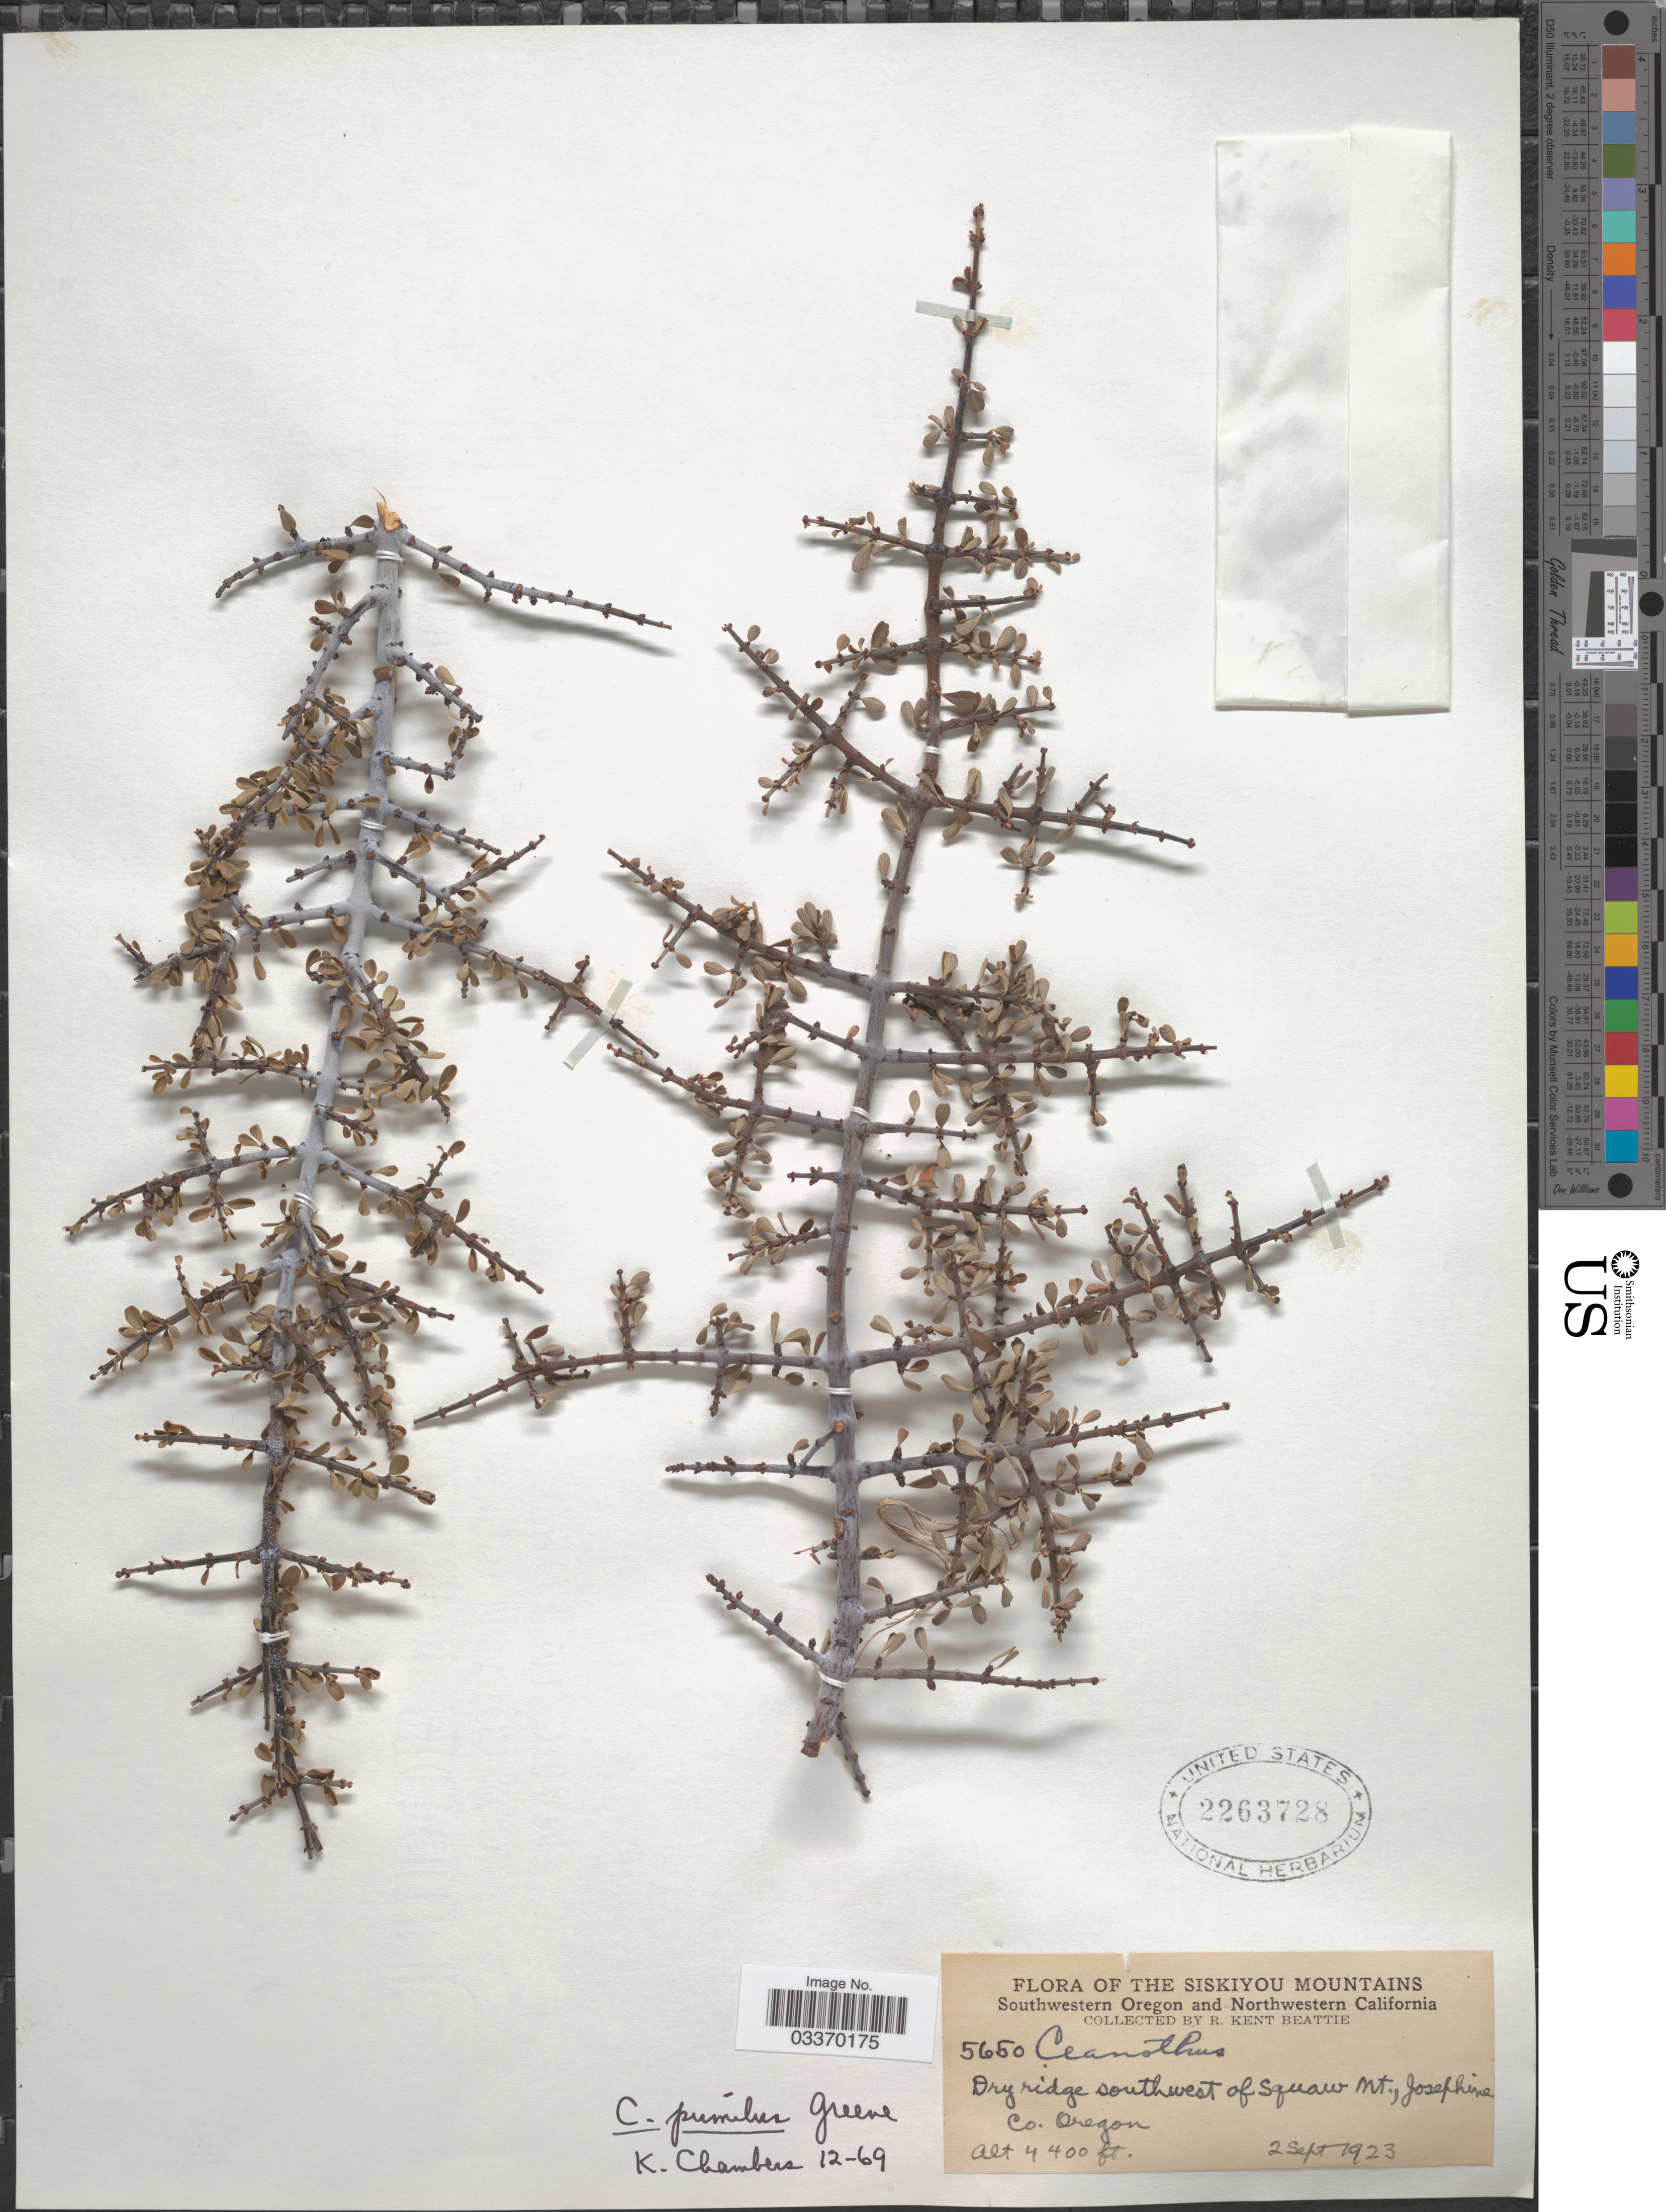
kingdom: Plantae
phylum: Tracheophyta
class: Magnoliopsida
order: Rosales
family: Rhamnaceae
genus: Ceanothus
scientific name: Ceanothus pumilus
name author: Greene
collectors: R. K. Beattie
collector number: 5650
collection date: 1923-09-02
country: United States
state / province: Oregon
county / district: Josephine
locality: The Siskiyou Mountains, Southwestern Oregon, Dry ridge southwest of Squaw Mt., Josephine Co.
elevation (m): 1341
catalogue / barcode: US 2263728